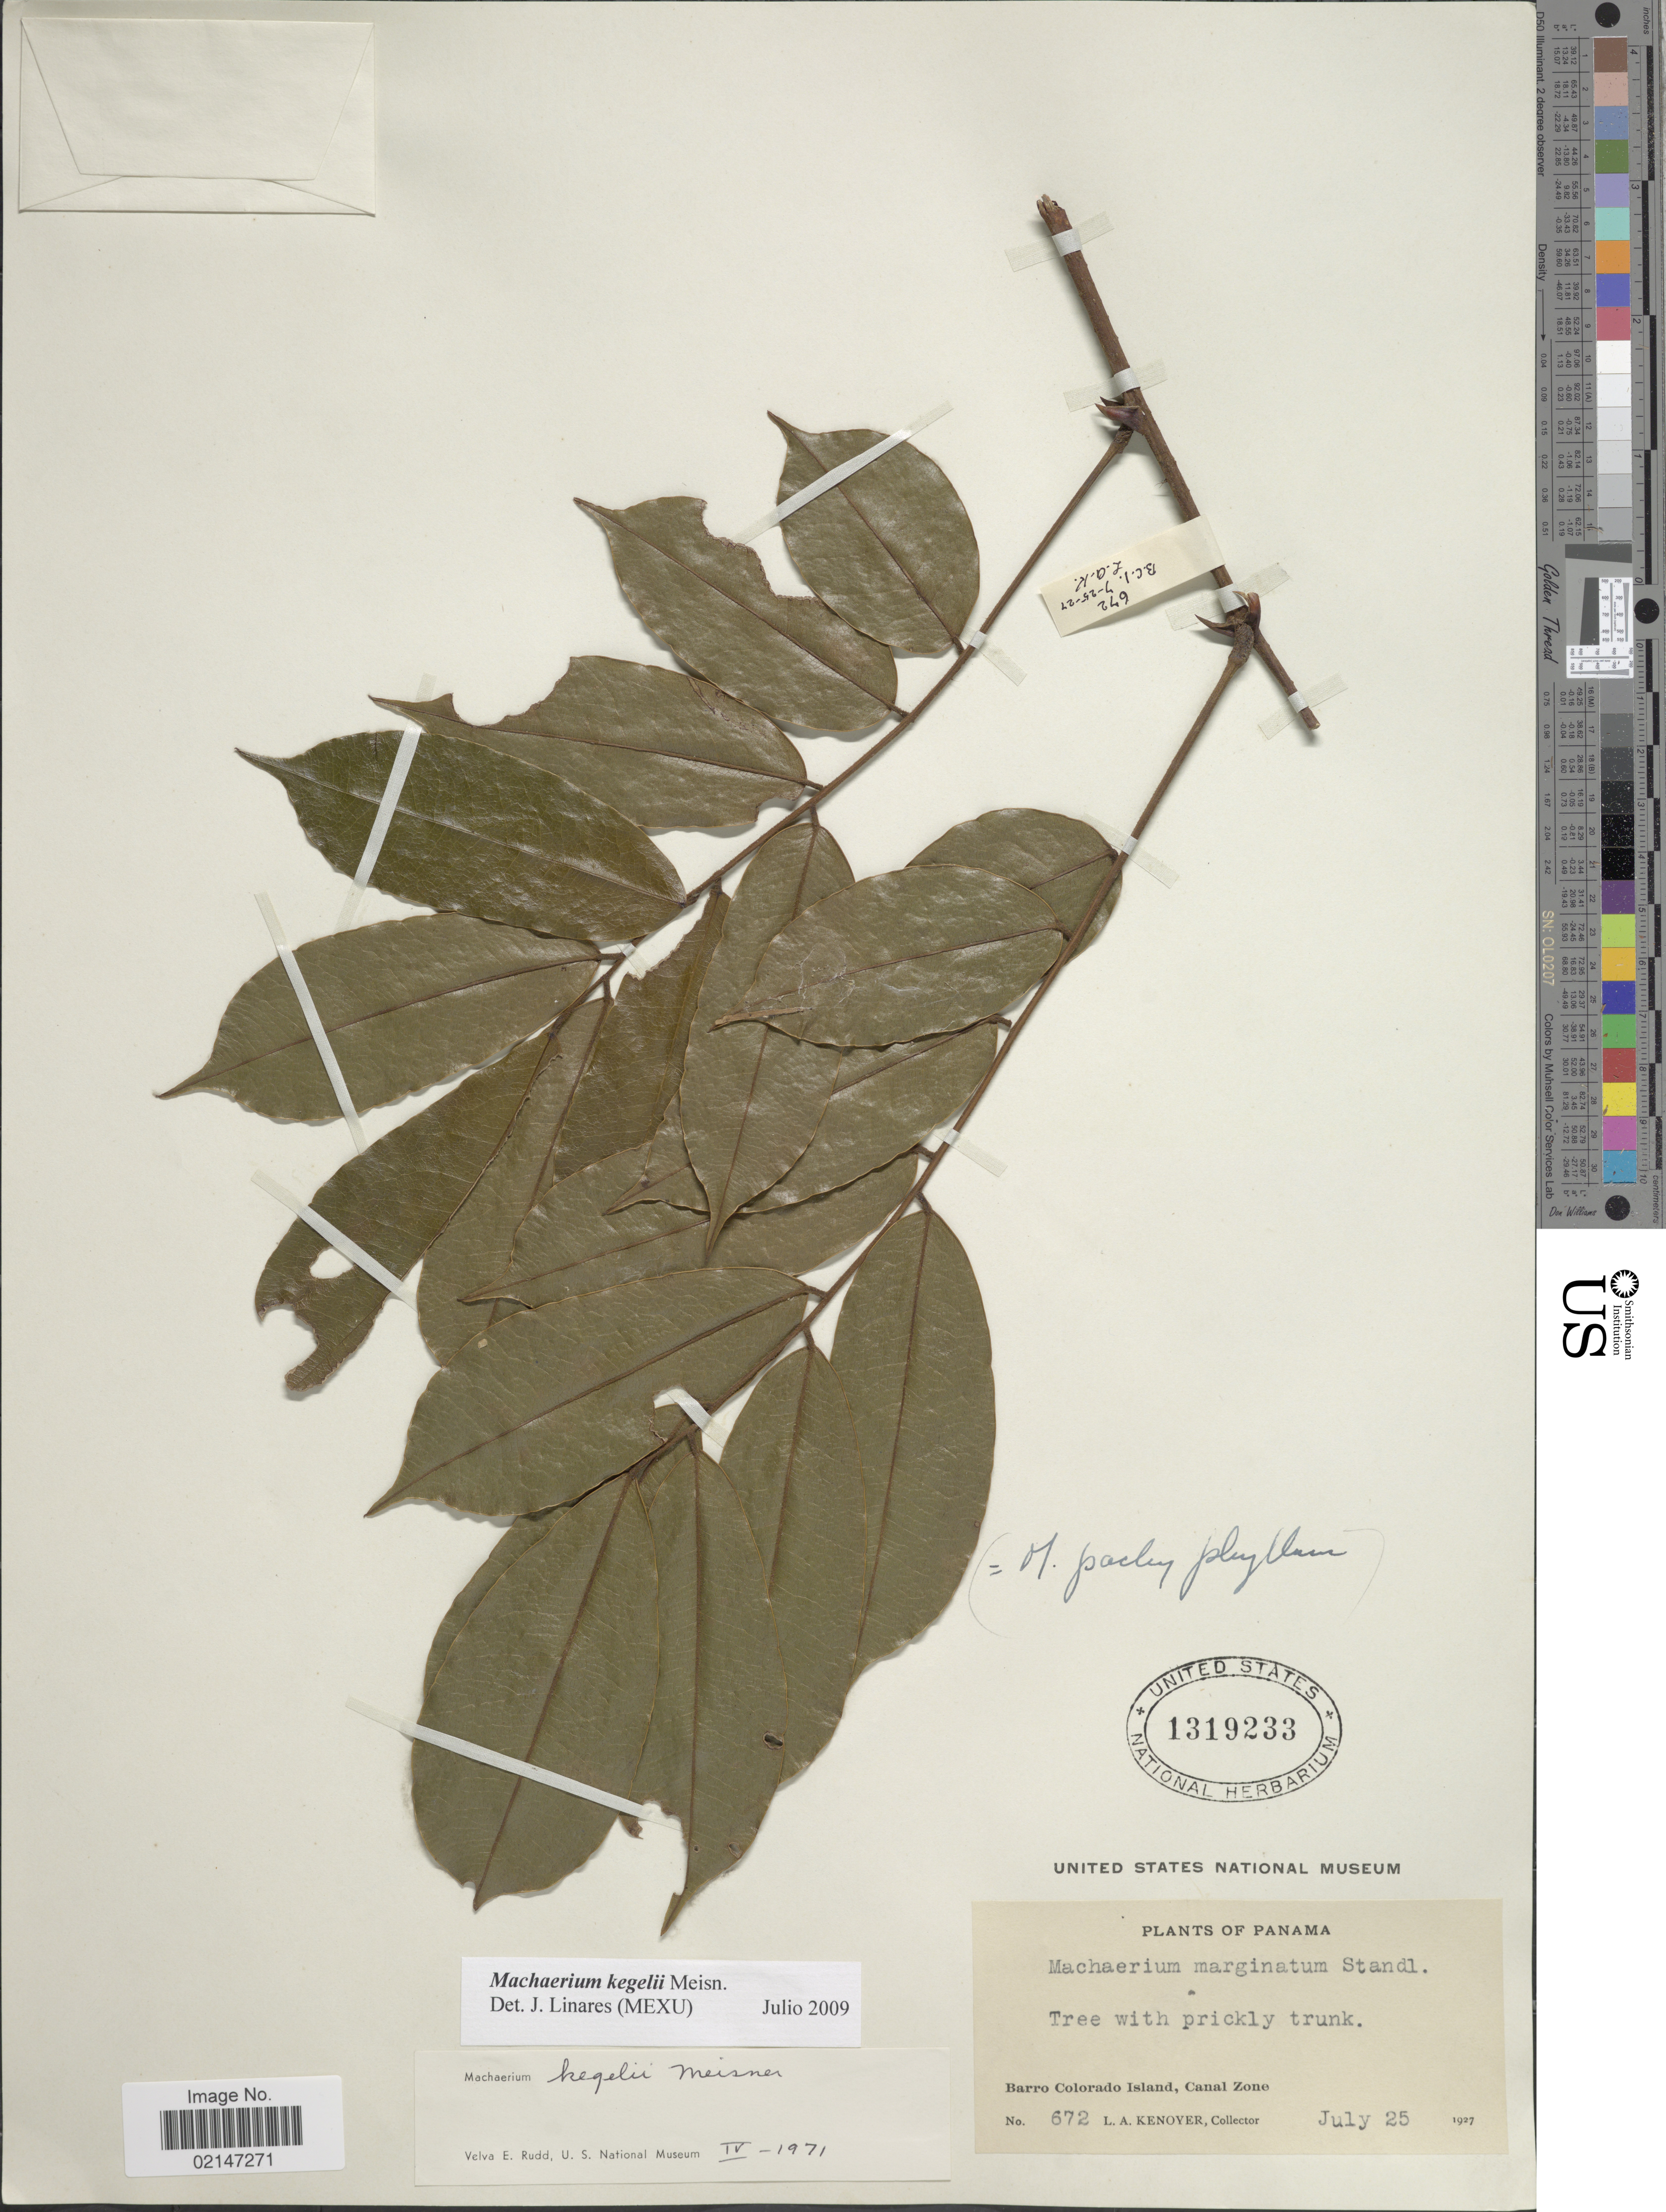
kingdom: Plantae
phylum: Tracheophyta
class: Magnoliopsida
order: Fabales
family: Fabaceae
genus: Machaerium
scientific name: Machaerium kegelii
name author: Meisn.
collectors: L. A. Kenoyer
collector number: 672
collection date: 1927-07-25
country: Panama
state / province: Panamá Oeste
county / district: Canal Zone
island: Barro Colorado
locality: Barro Colorado Island, Canal Zone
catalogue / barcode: US 1319233